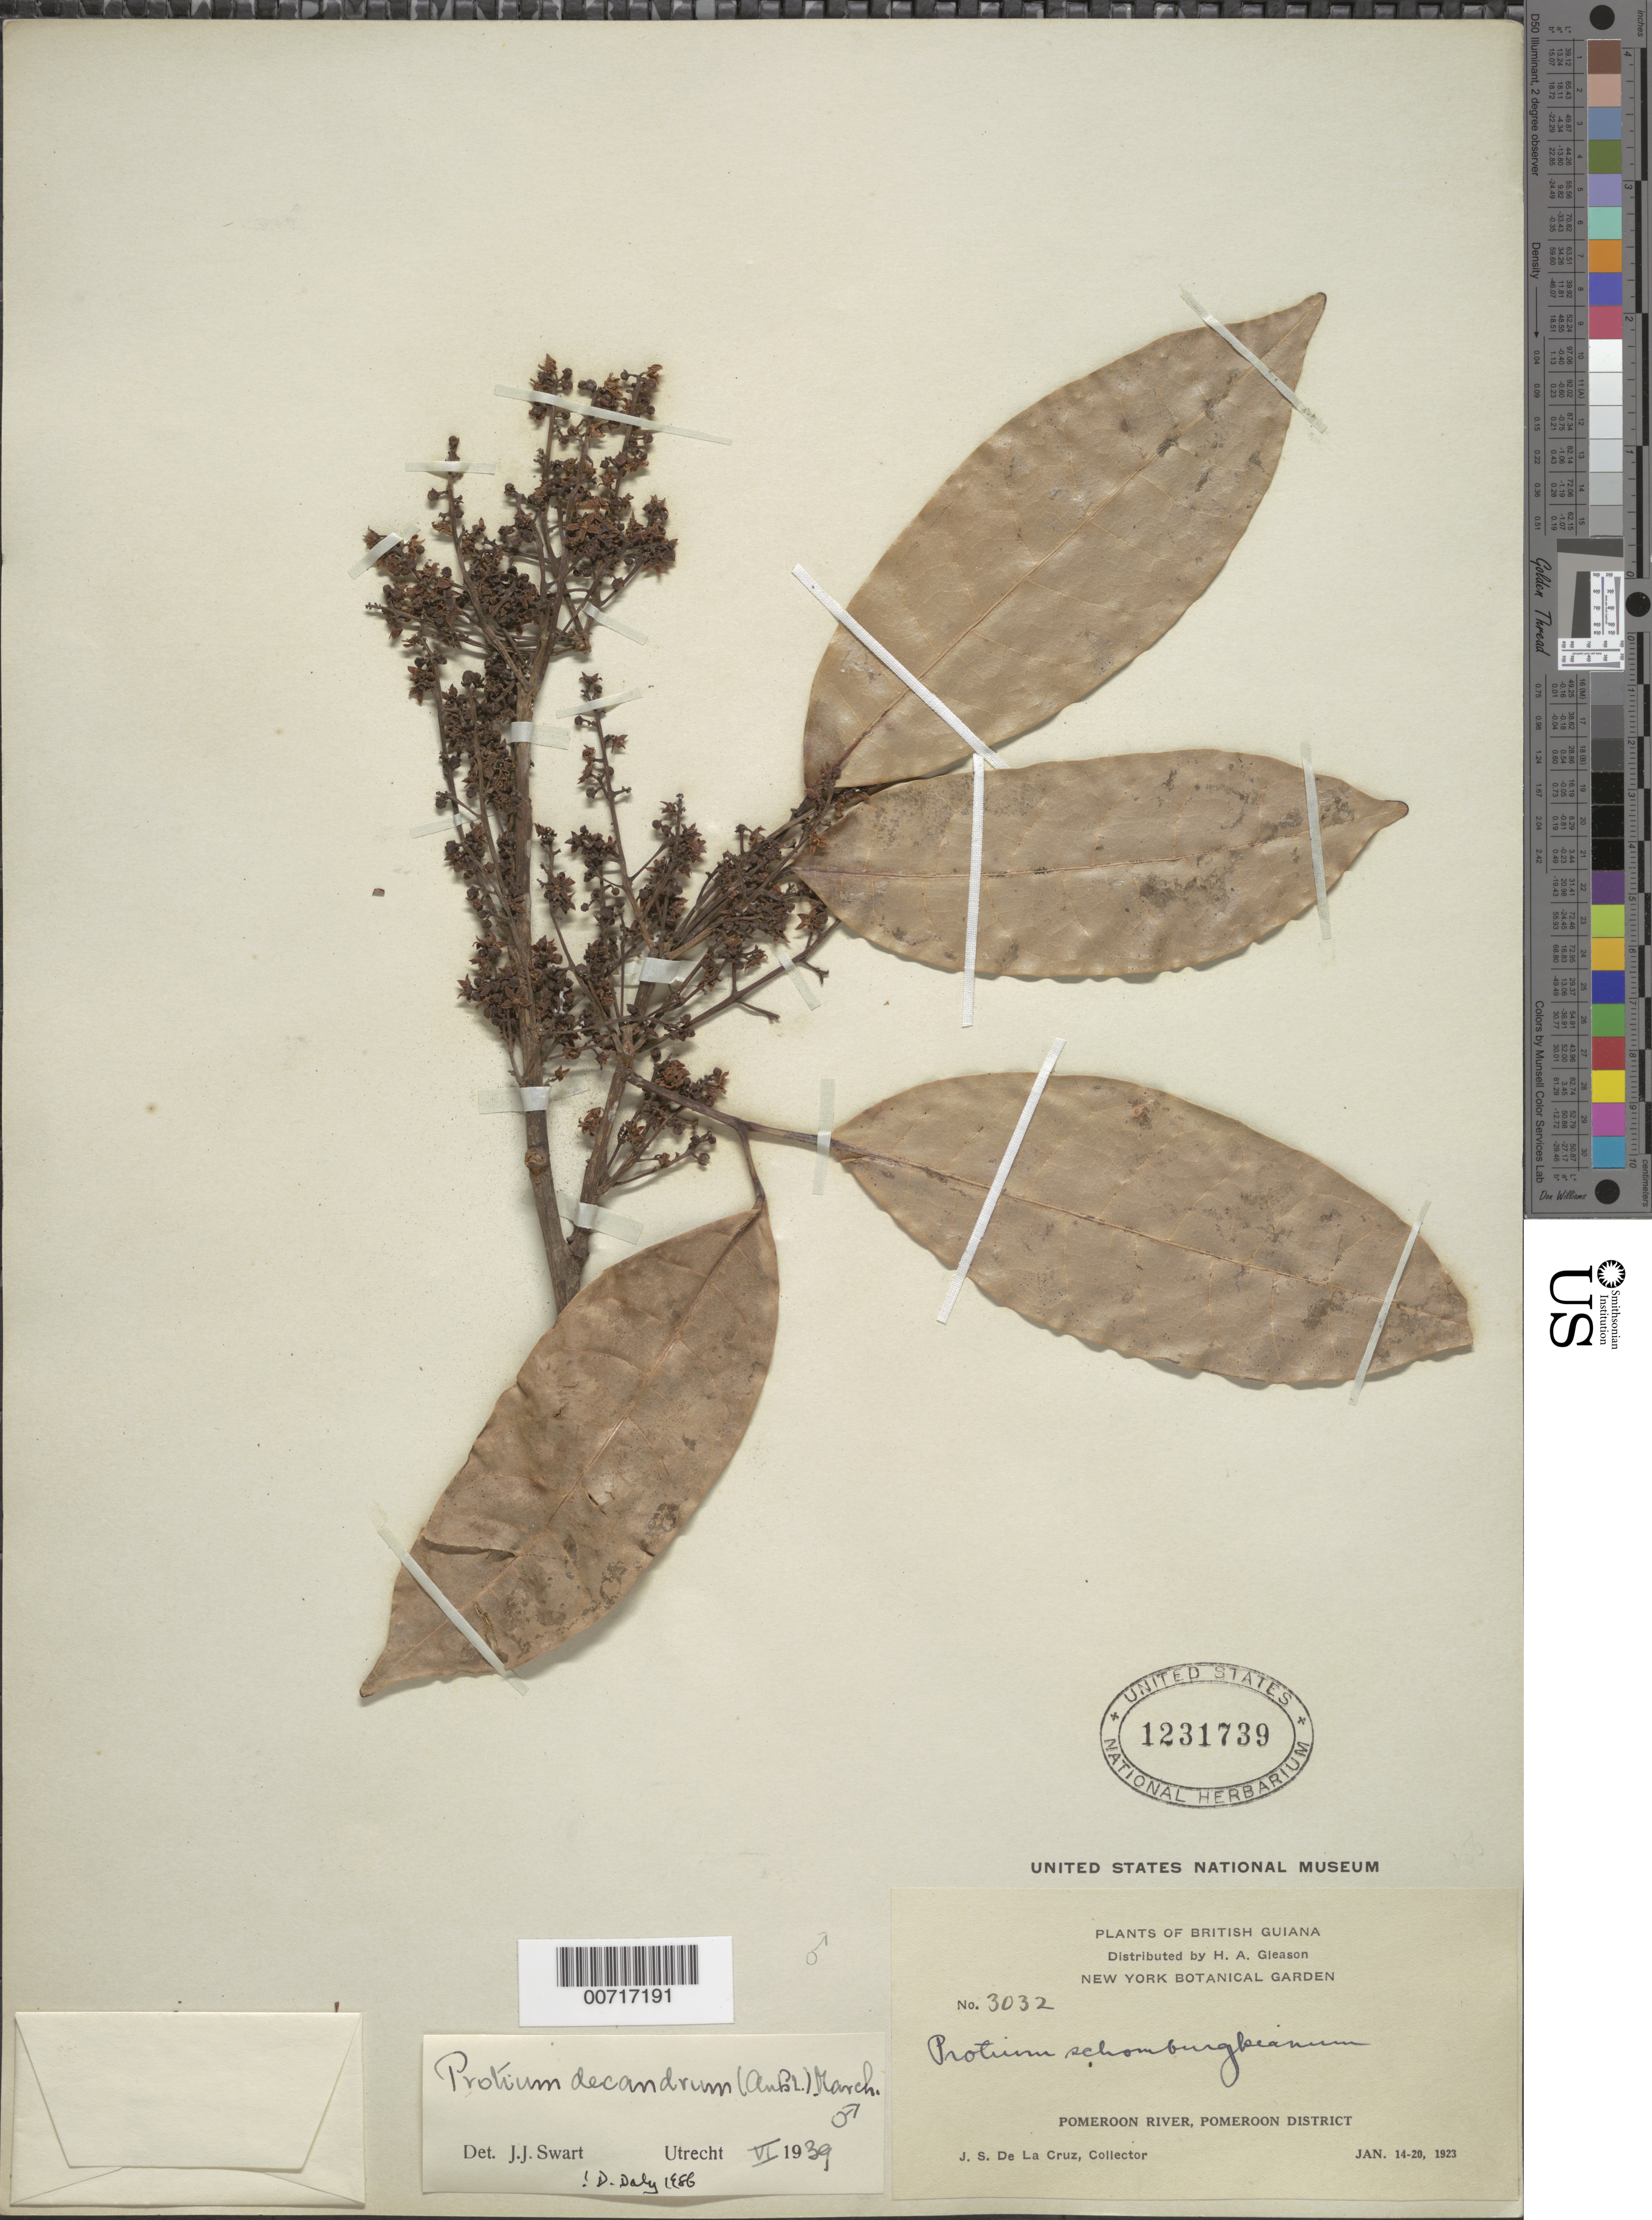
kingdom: Plantae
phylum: Tracheophyta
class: Magnoliopsida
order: Sapindales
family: Burseraceae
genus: Protium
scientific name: Protium decandrum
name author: (Aubl.) Marchand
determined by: Daly, D. C.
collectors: J. S. de la Cruz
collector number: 3032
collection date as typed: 14-Jan-23 to 20-Jan-23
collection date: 1923-01-14/1923-01-20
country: Guyana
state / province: Pomeroon-Supenaam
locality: Pomeroon R.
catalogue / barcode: US 1231739